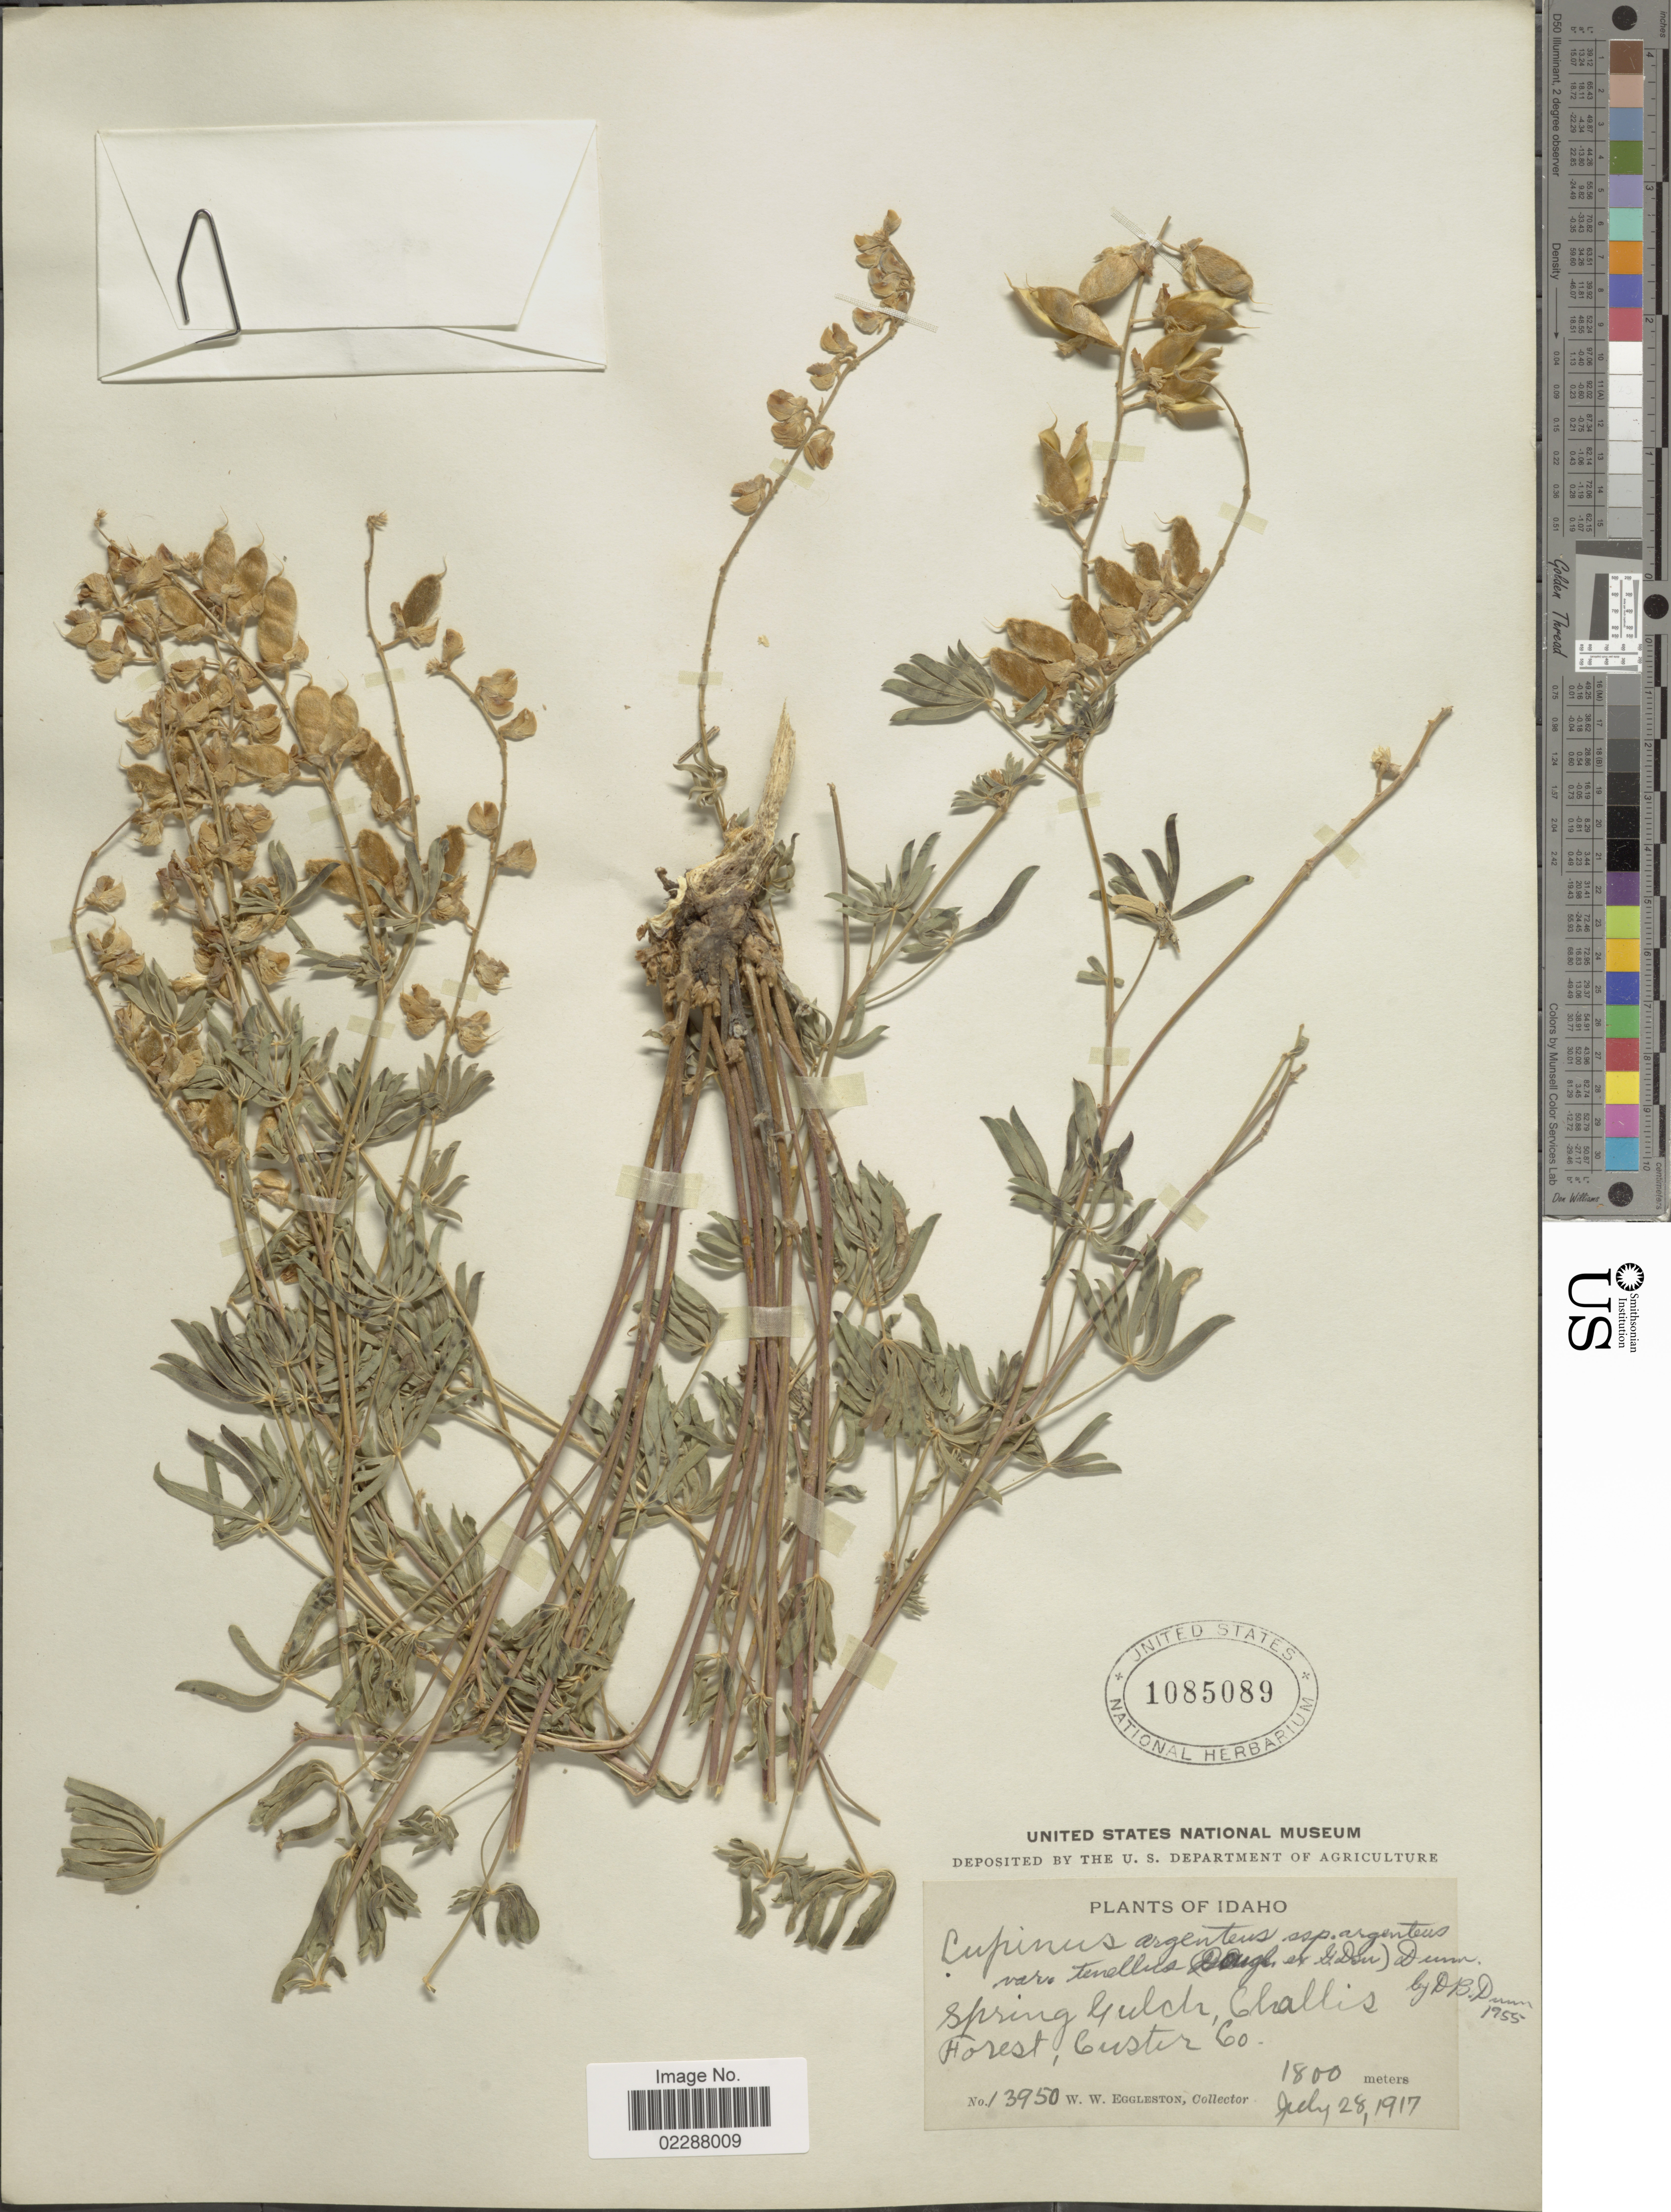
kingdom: Plantae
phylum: Tracheophyta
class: Magnoliopsida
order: Fabales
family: Fabaceae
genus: Lupinus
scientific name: Lupinus tenellus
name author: Douglas ex G. Don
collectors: W. W. Eggleston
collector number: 13950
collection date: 1917-07-28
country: United States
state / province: Idaho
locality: Spring Gulch, Challis Forest, Custer Co.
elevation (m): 1800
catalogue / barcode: US 1085089